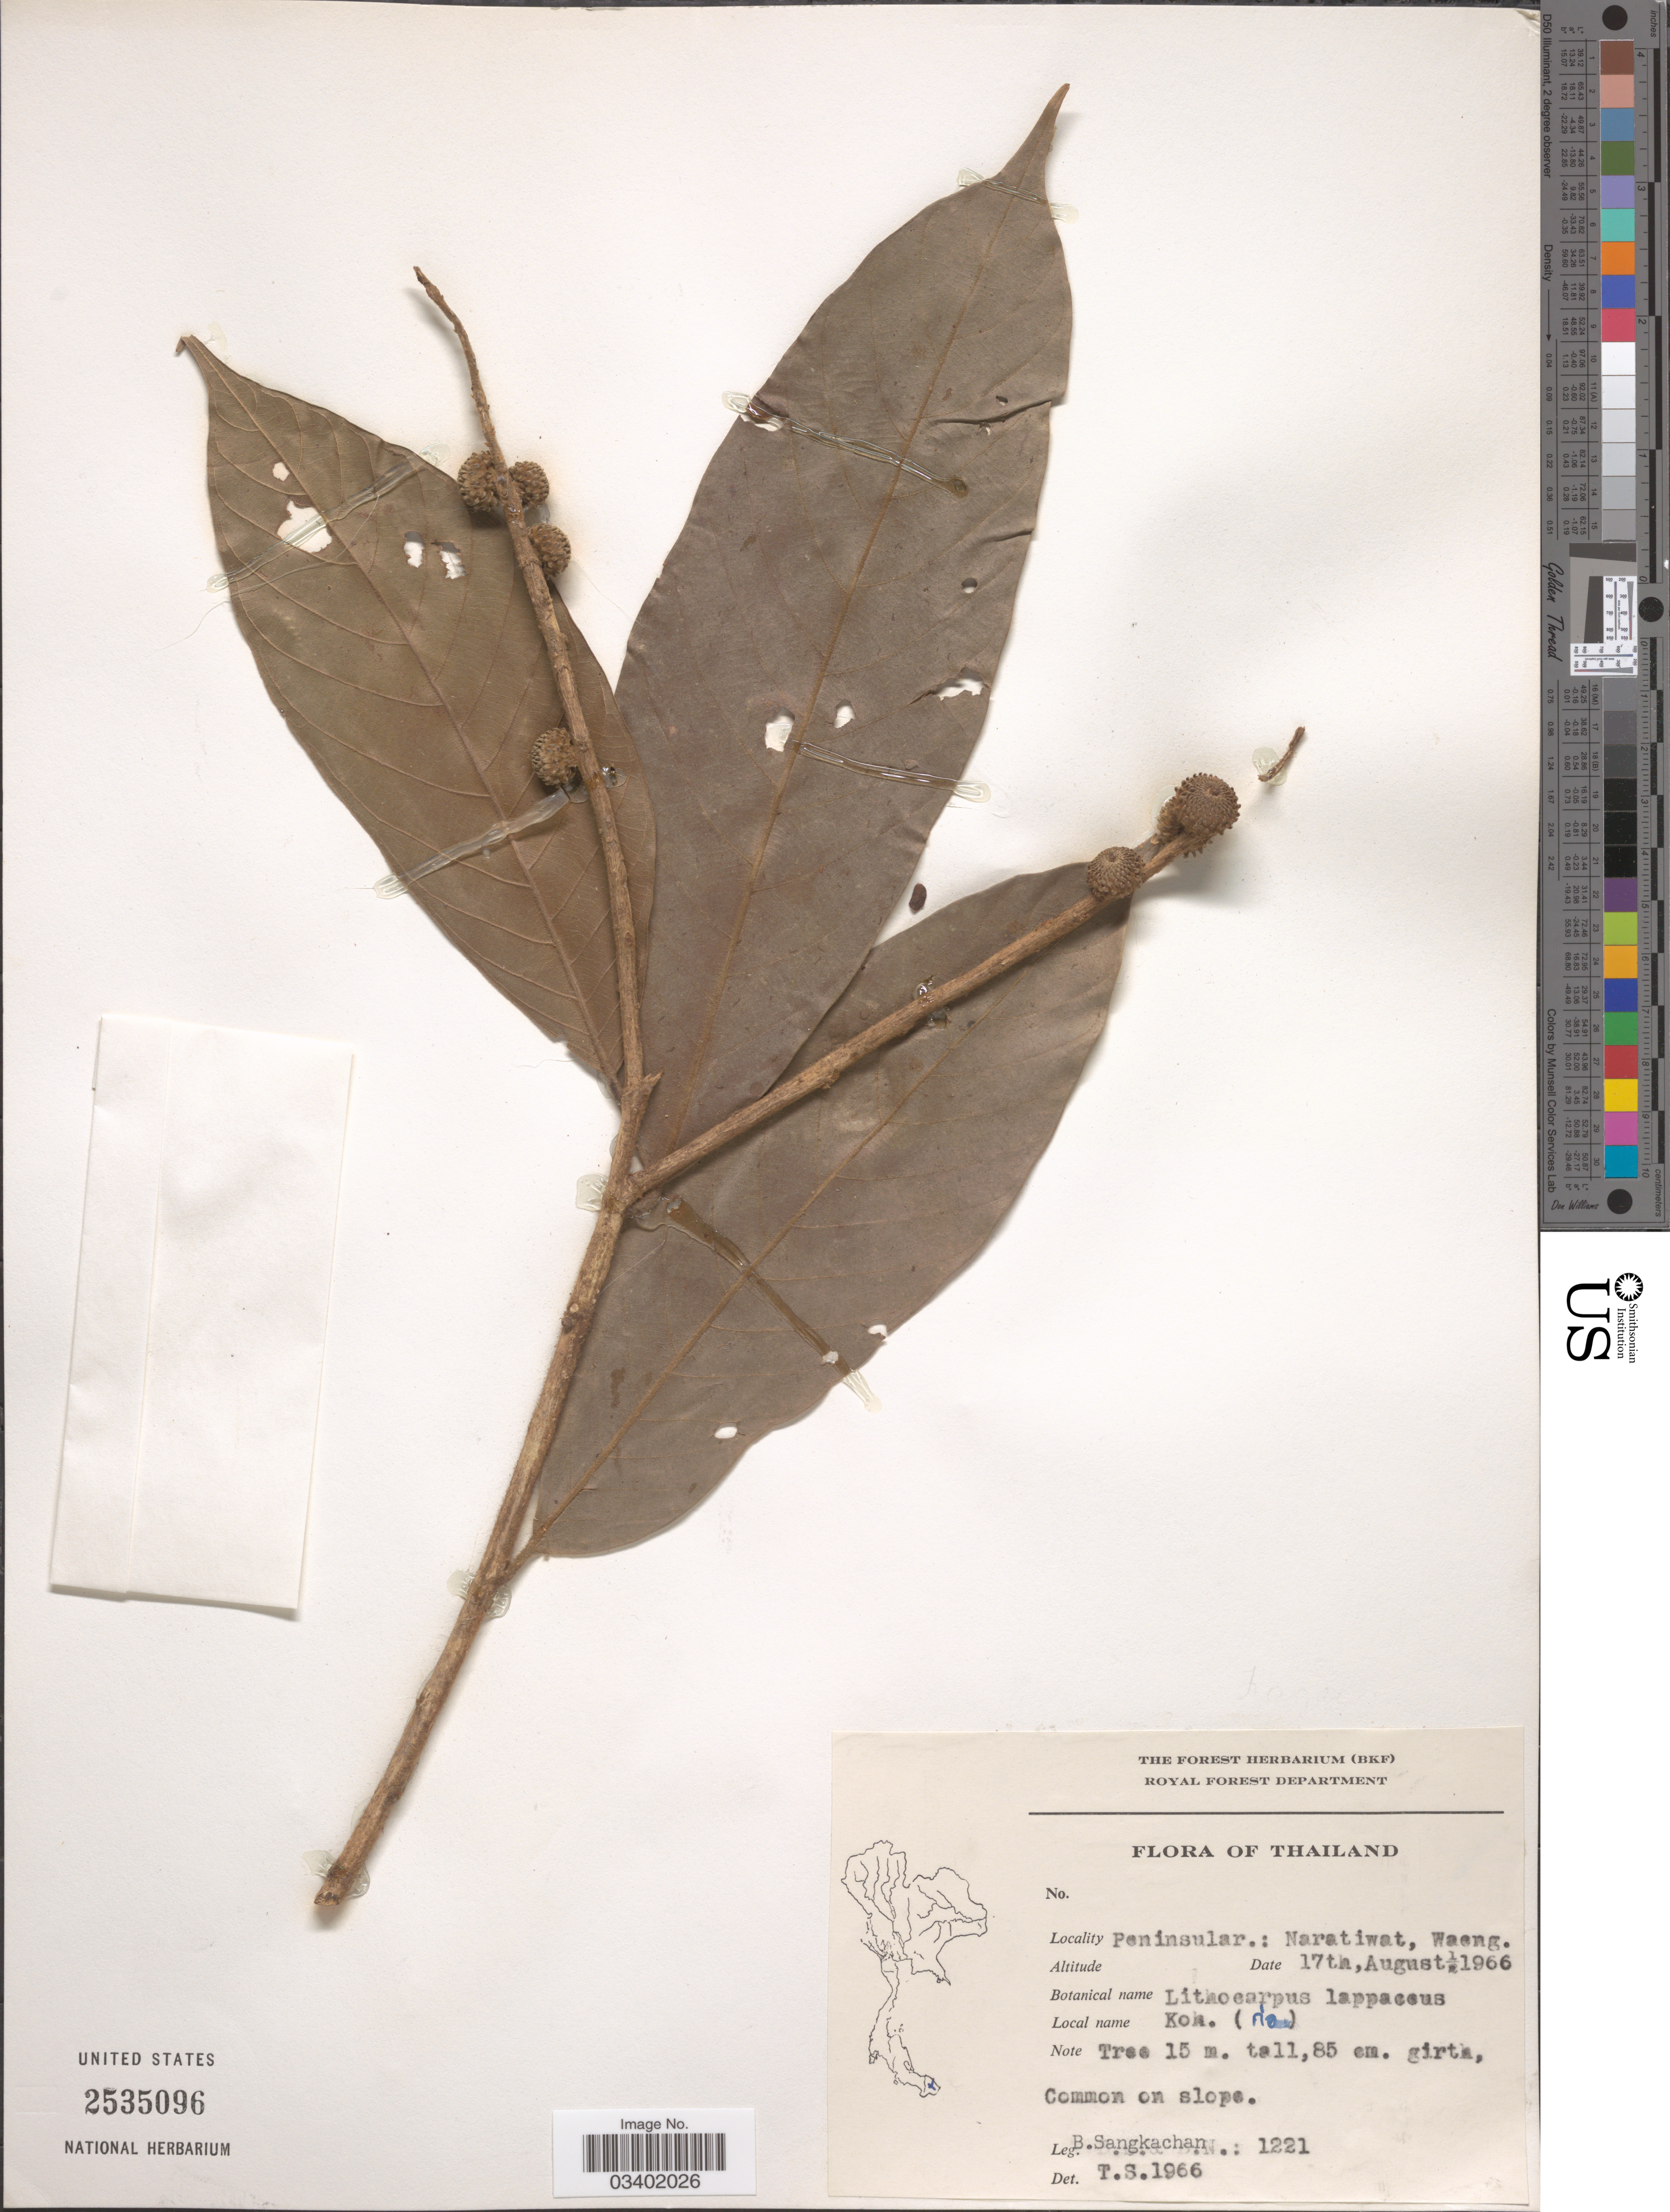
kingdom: Plantae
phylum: Tracheophyta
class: Magnoliopsida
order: Fagales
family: Fagaceae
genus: Lithocarpus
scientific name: Lithocarpus lappaceus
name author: (Roxb.) Rehder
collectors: B. Sangkachan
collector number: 1221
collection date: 1966-08-17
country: Thailand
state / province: Narathiwat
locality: Peninsular.: Naratiwat, Waeng.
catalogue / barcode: US 2535096